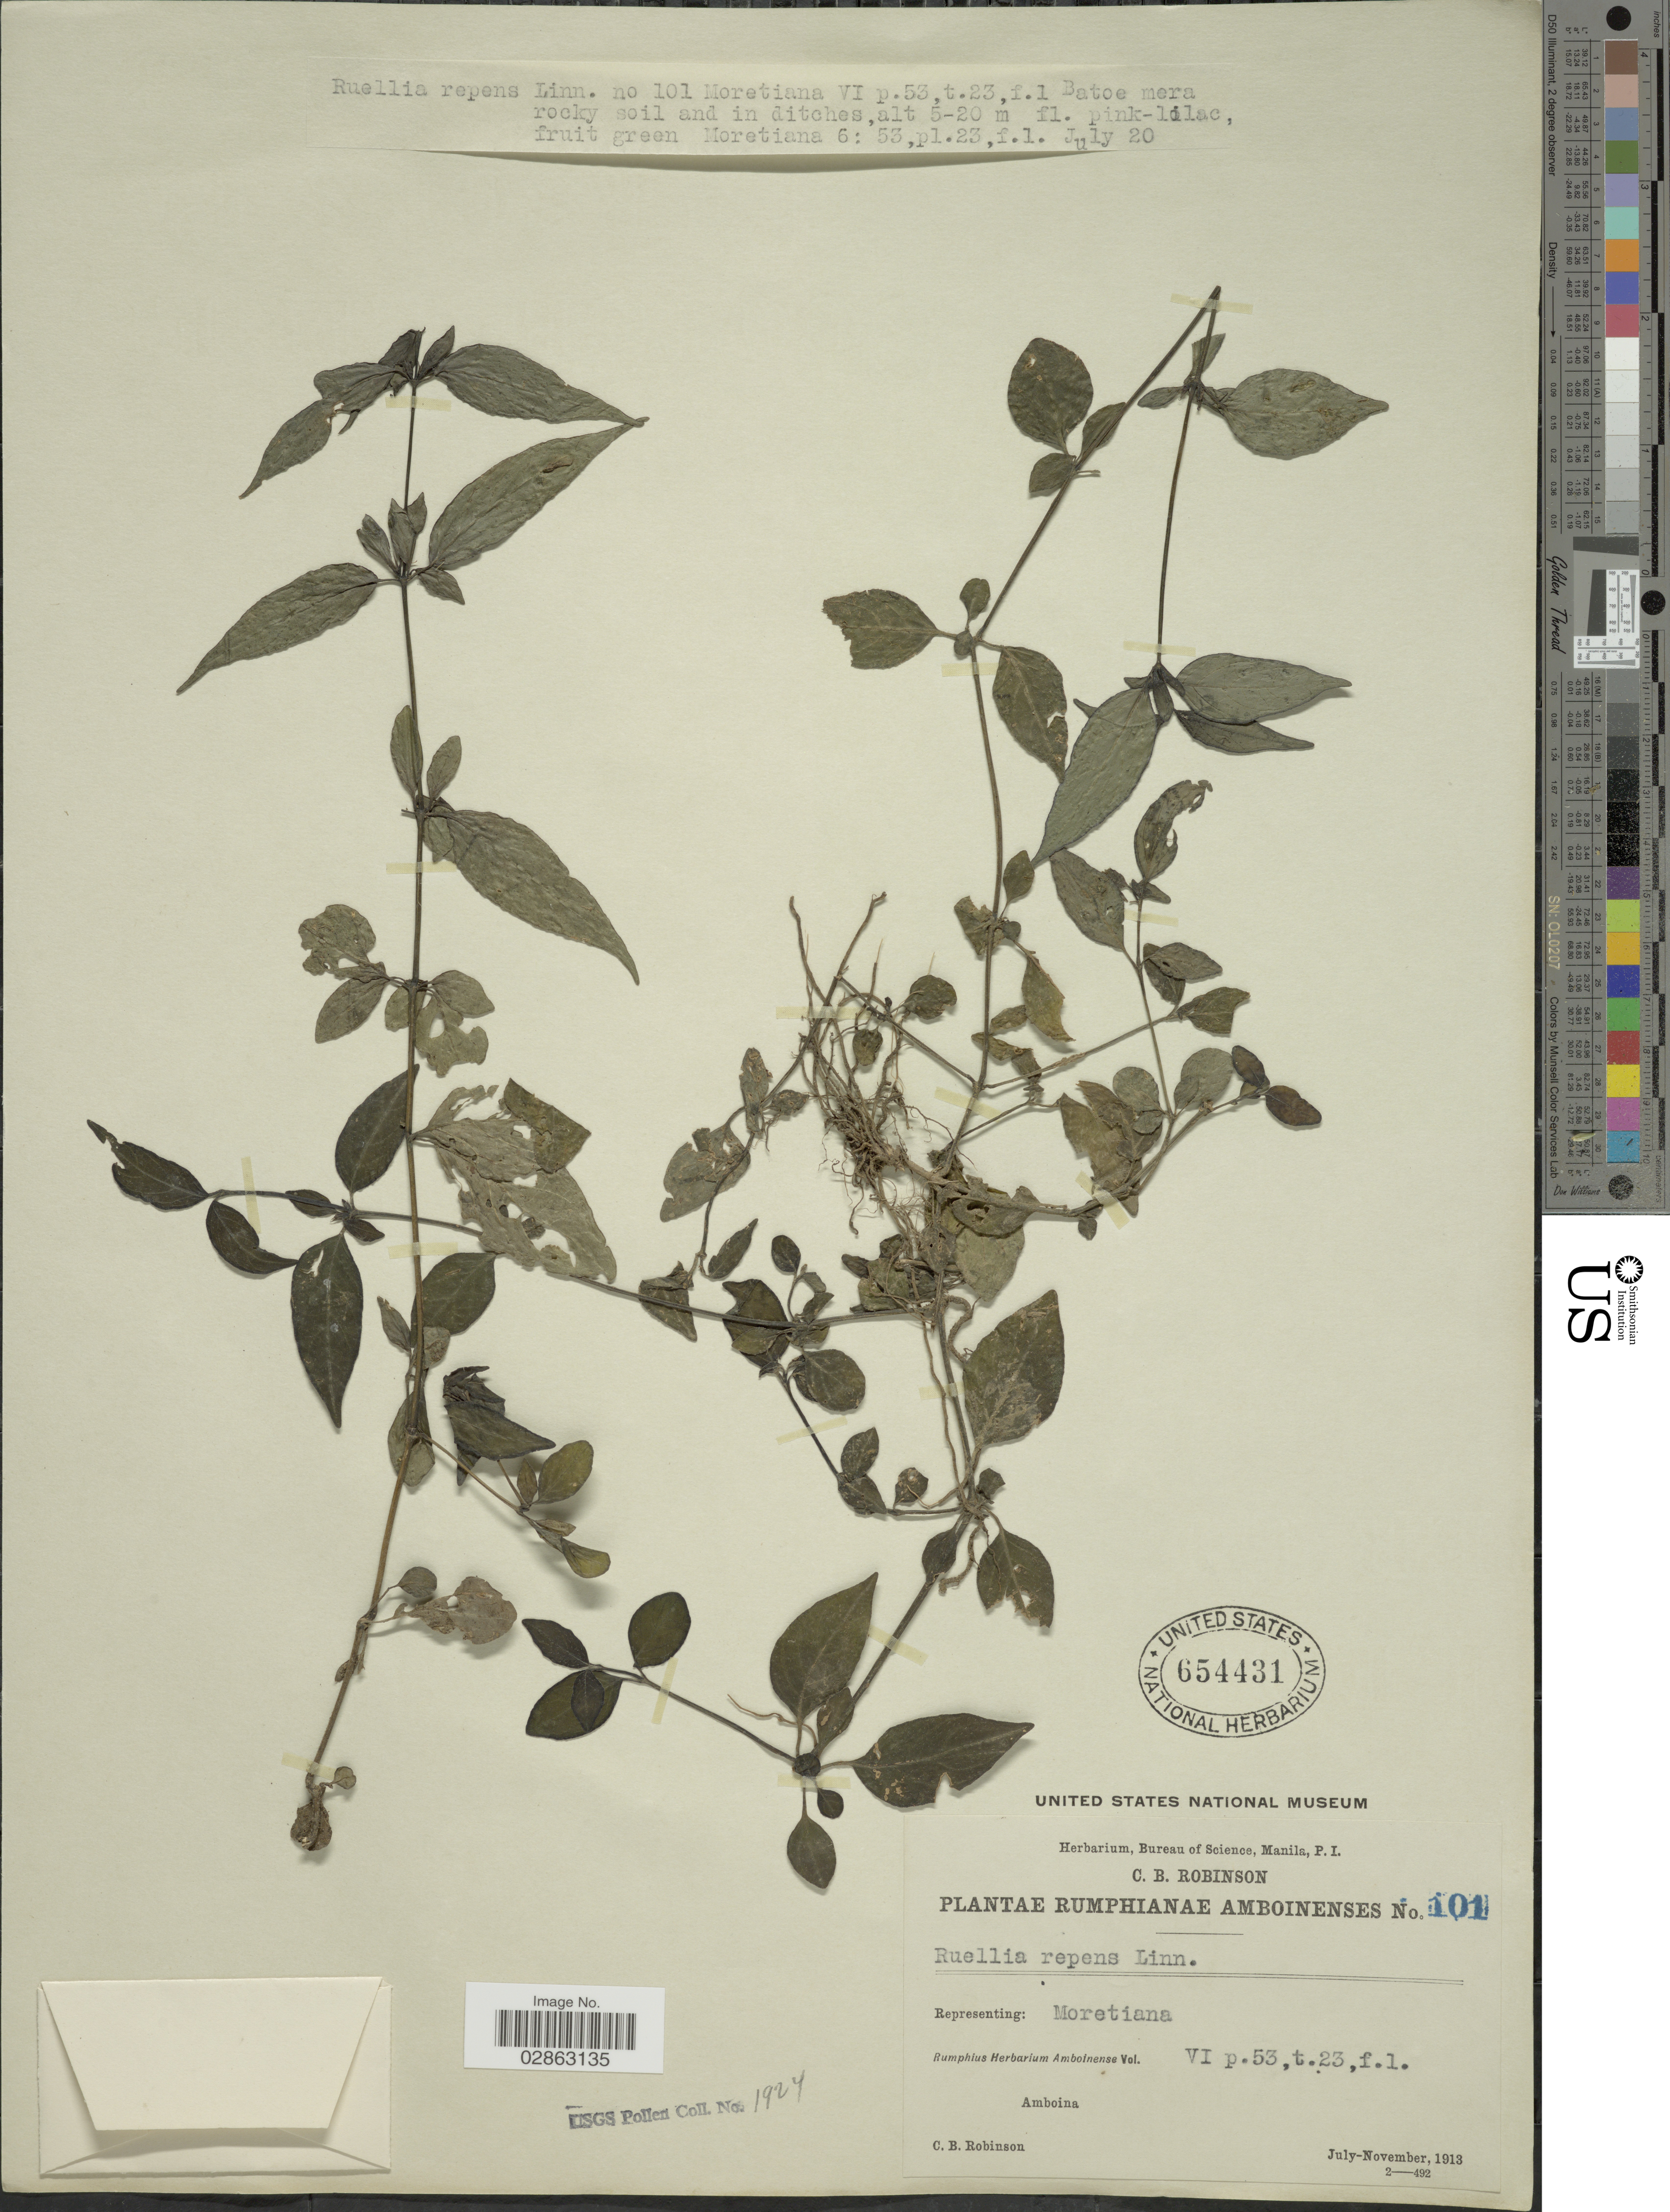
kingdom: Plantae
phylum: Tracheophyta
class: Magnoliopsida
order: Lamiales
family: Acanthaceae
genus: Ruellia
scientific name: Ruellia repens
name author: L.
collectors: C. Robinson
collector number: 101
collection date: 1913-07-20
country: Indonesia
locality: Amboina.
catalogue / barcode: US 654431